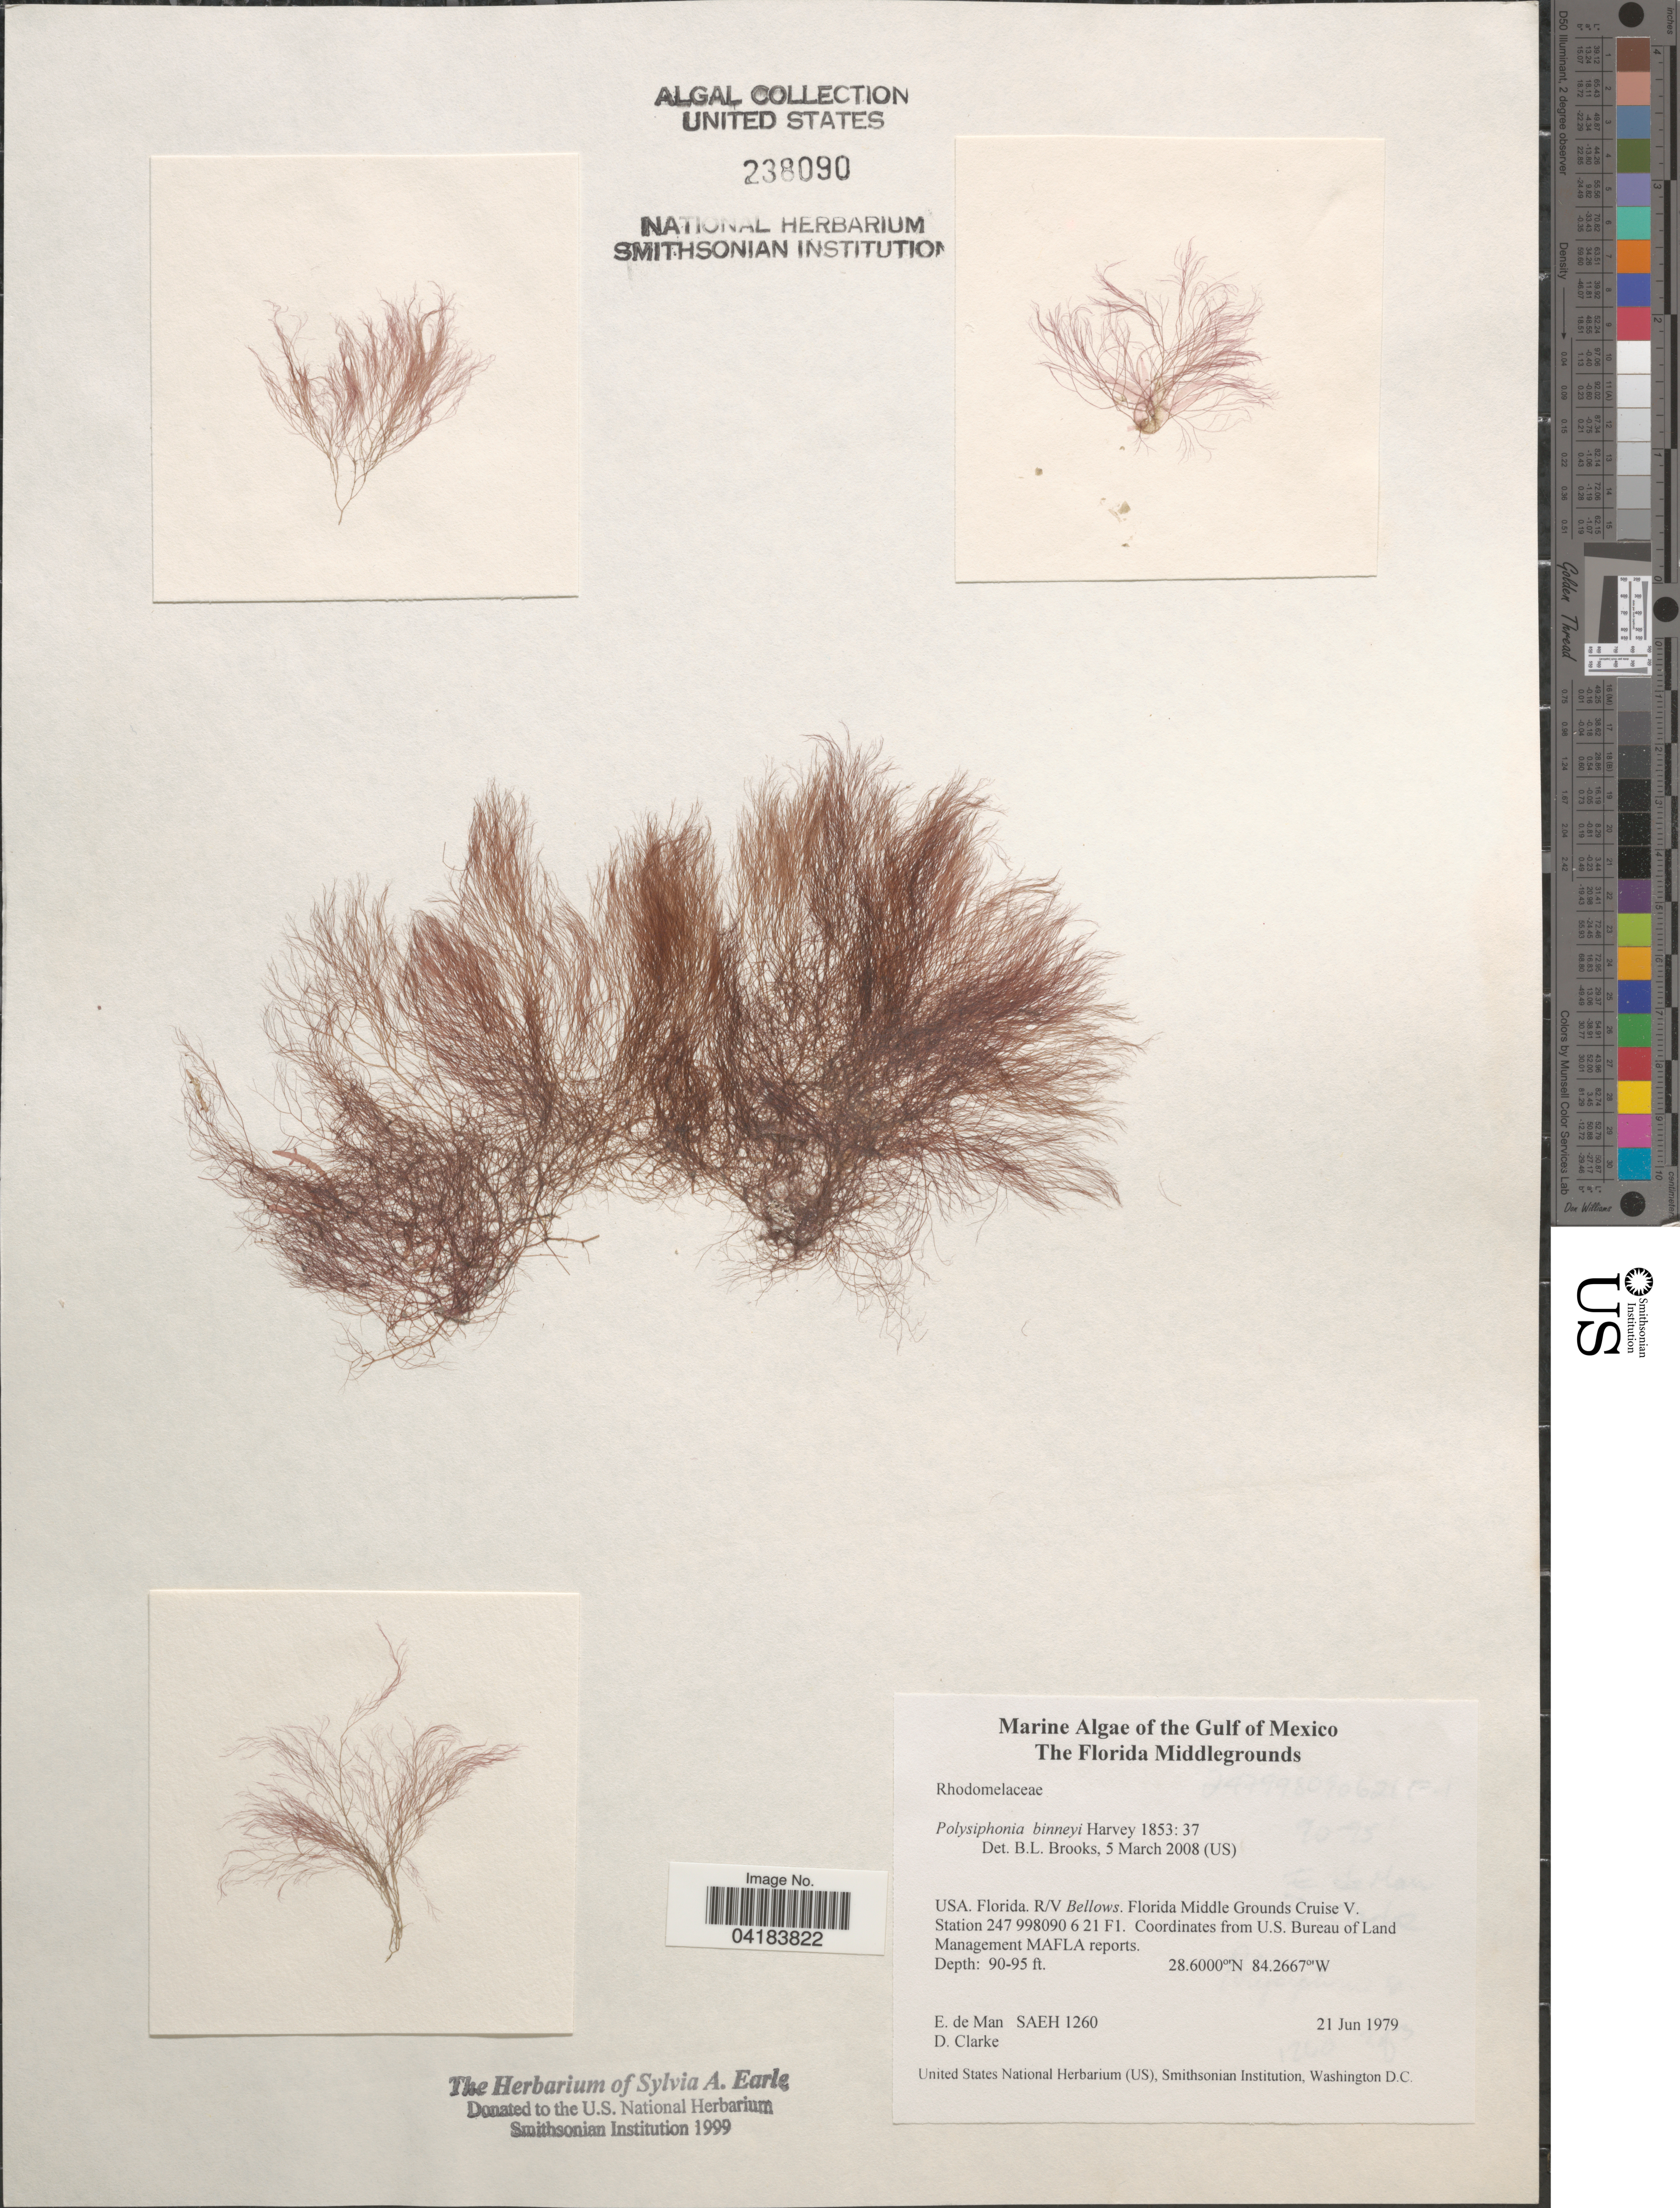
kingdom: Plantae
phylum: Rhodophyta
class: Florideophyceae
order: Ceramiales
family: Rhodomelaceae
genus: Polysiphonia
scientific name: Polysiphonia binneyi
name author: Harv.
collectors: E. de Man & D. Clarke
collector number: SAEH1260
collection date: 1979-06-21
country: United States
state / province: Florida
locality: Gulf of Mexico. R/V Bellows. Florida Middle Grounds Cruise V. Station 247 998090 6 21 F1.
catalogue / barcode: US 238090